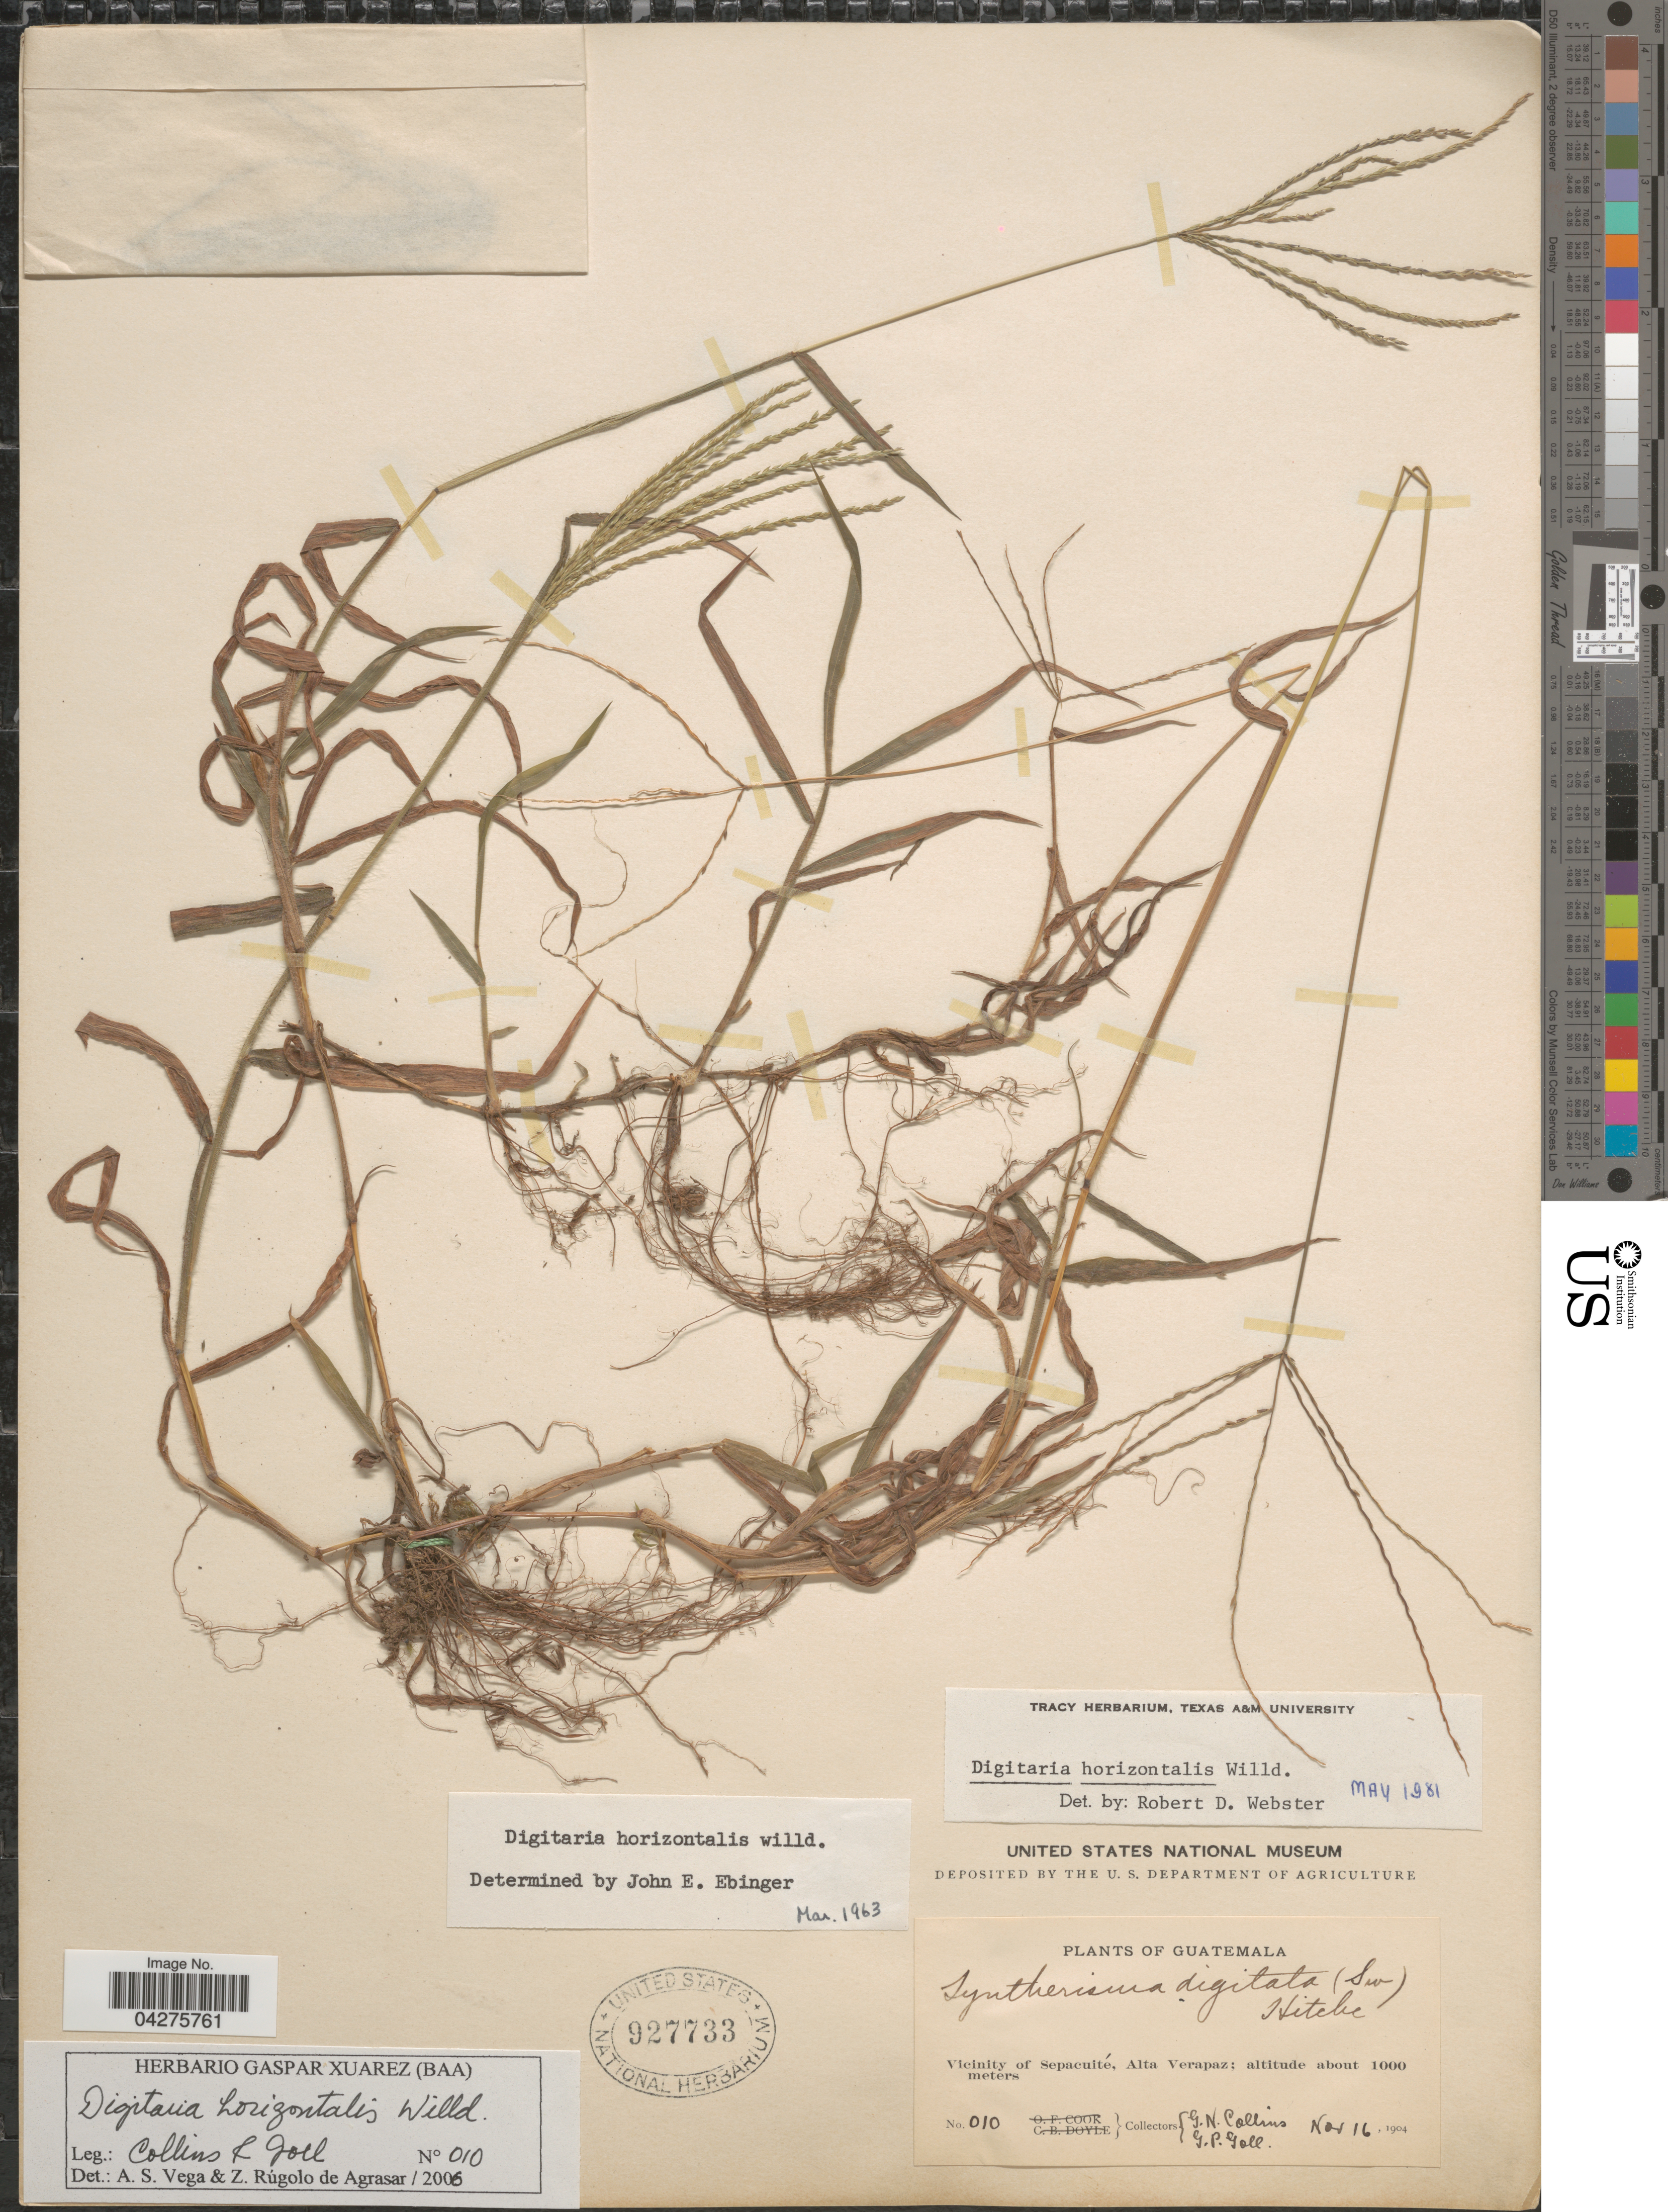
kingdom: Plantae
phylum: Tracheophyta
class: Liliopsida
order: Poales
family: Poaceae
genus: Digitaria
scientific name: Digitaria horizontalis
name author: Willd.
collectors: G. Collins & G. P. Goll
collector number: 010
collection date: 1904-11-16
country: Guatemala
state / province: Alta Verapaz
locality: Vicinity of Sepacuité.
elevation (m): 1000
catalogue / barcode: US 927733